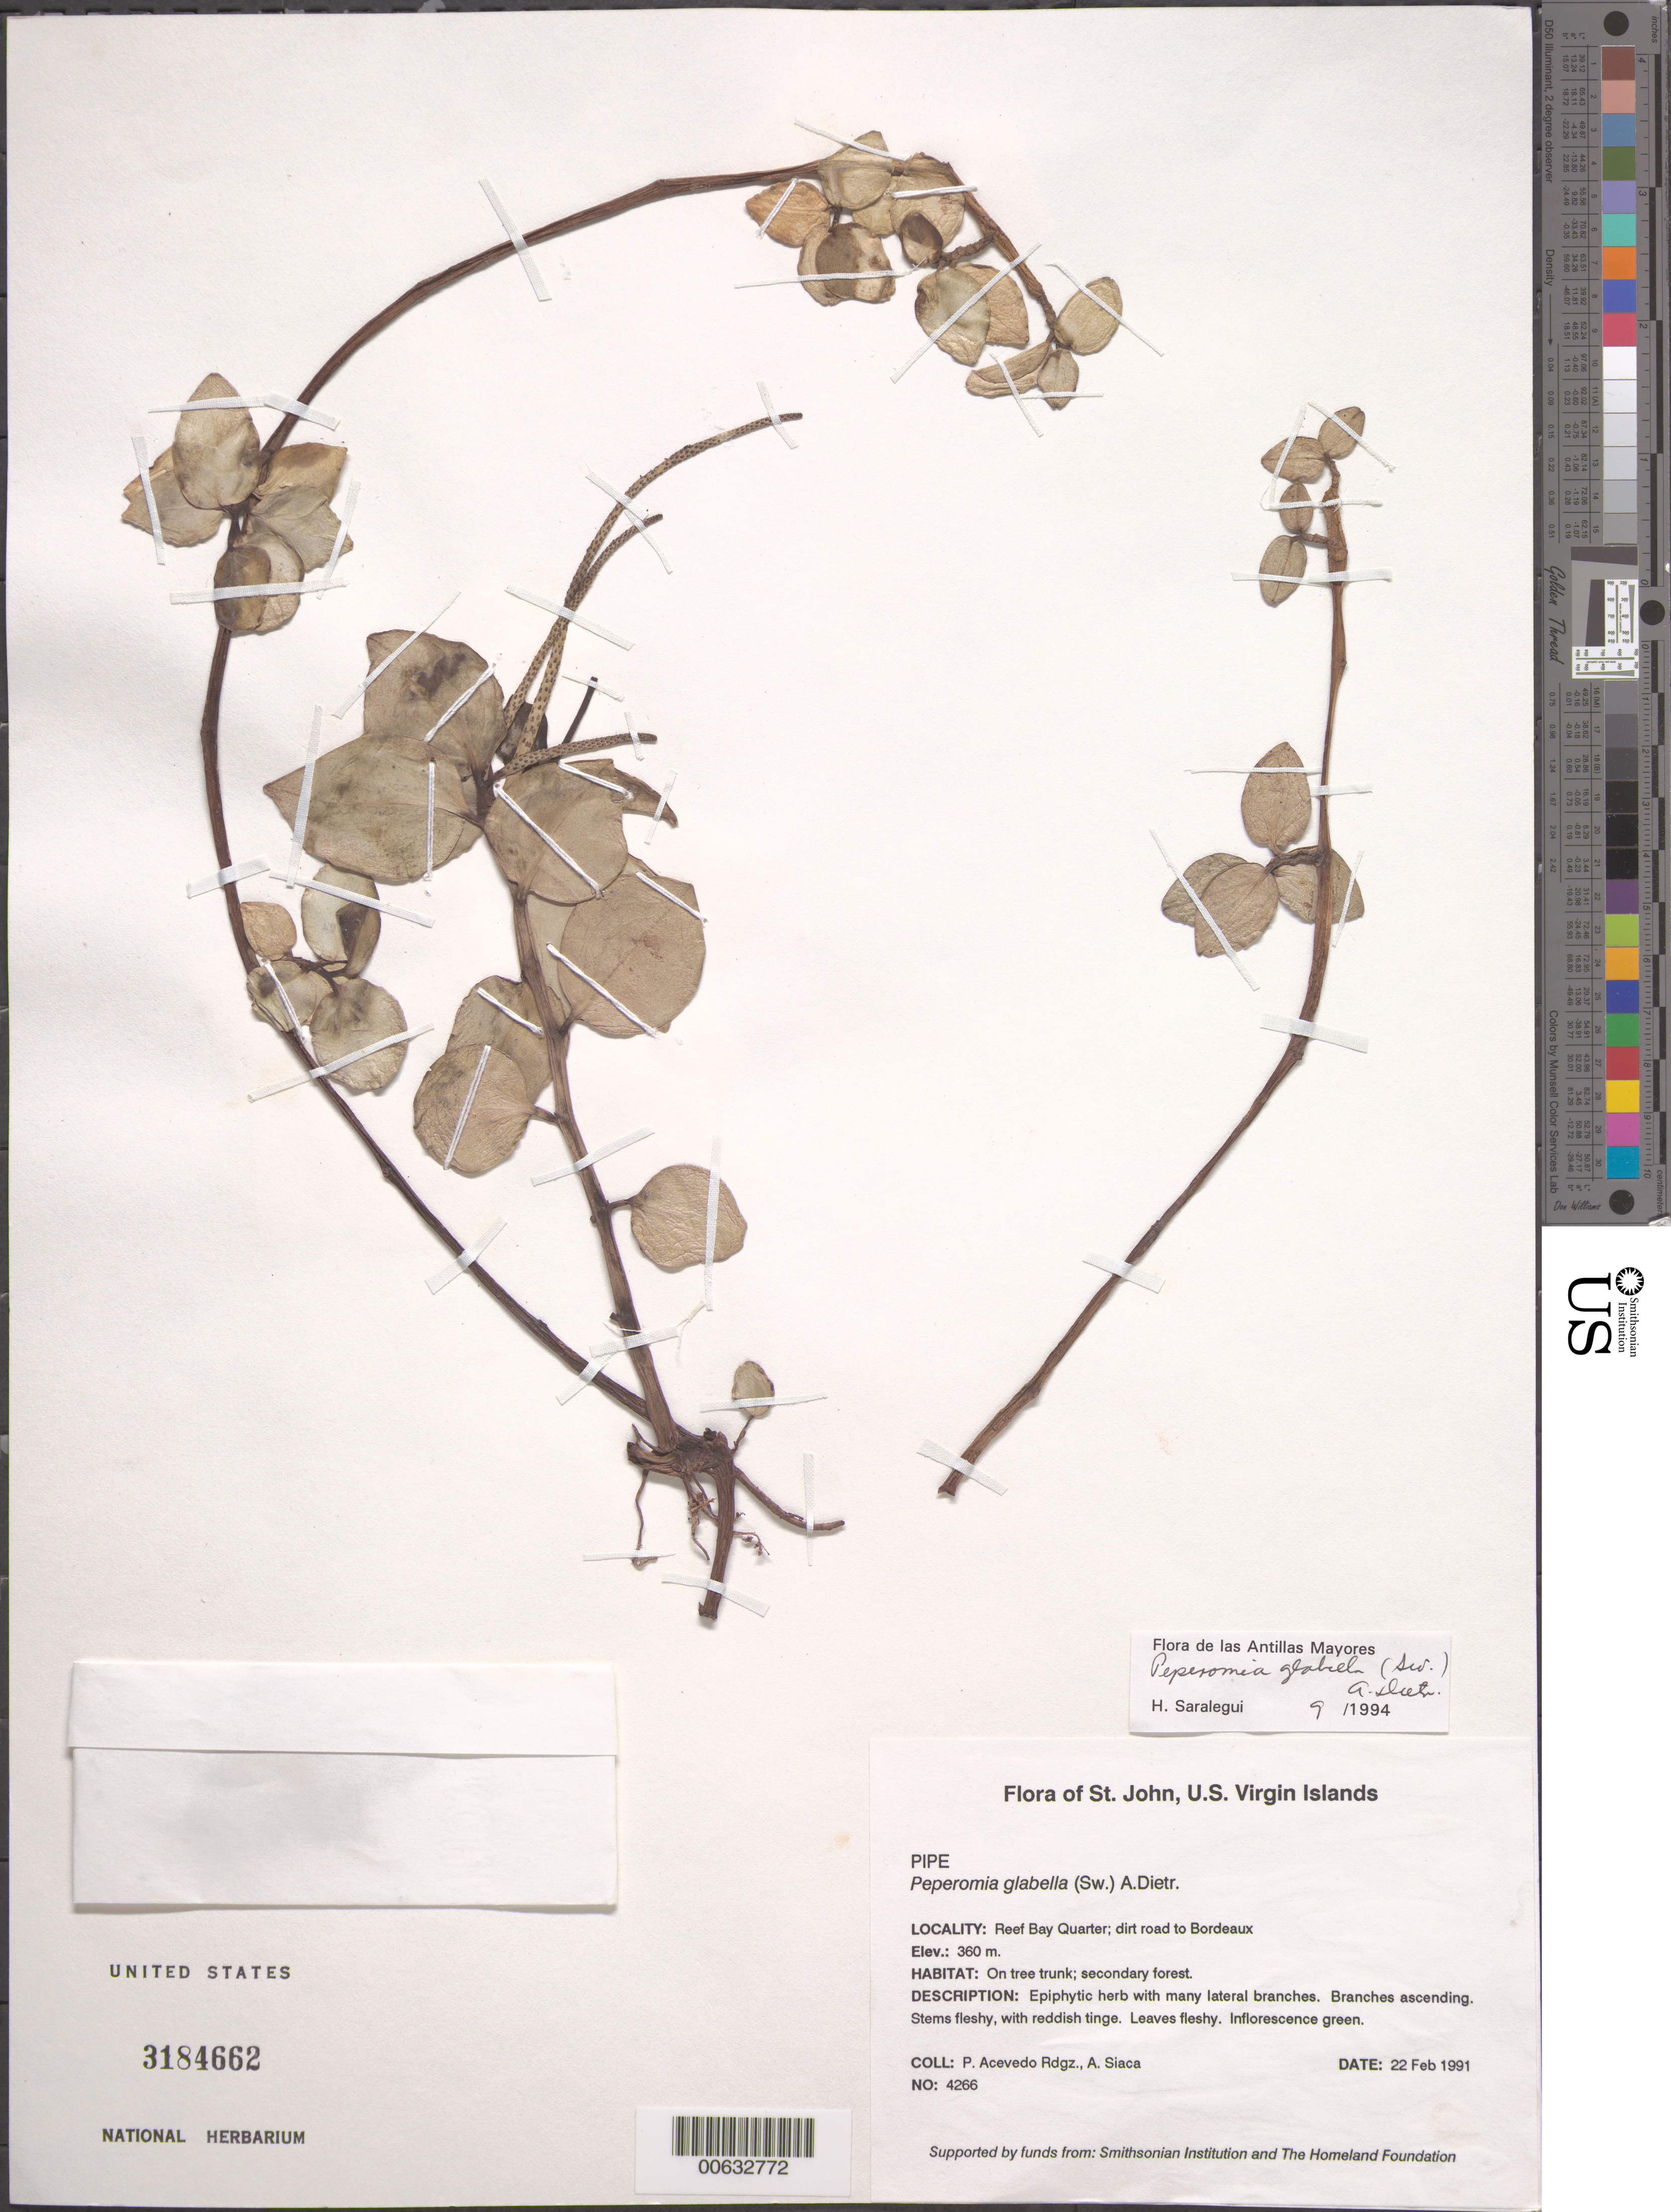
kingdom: Plantae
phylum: Tracheophyta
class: Magnoliopsida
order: Piperales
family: Piperaceae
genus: Peperomia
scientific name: Peperomia glabella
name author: (Sw.) A. Dietr.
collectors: P. Acevedo-Rodr. & A. Siaca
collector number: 4266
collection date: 1991-02-22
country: U.S. Virgin Islands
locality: St. John. Reef Bay Quarter; dirt road to Bordeaux.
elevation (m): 360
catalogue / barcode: US 3184662